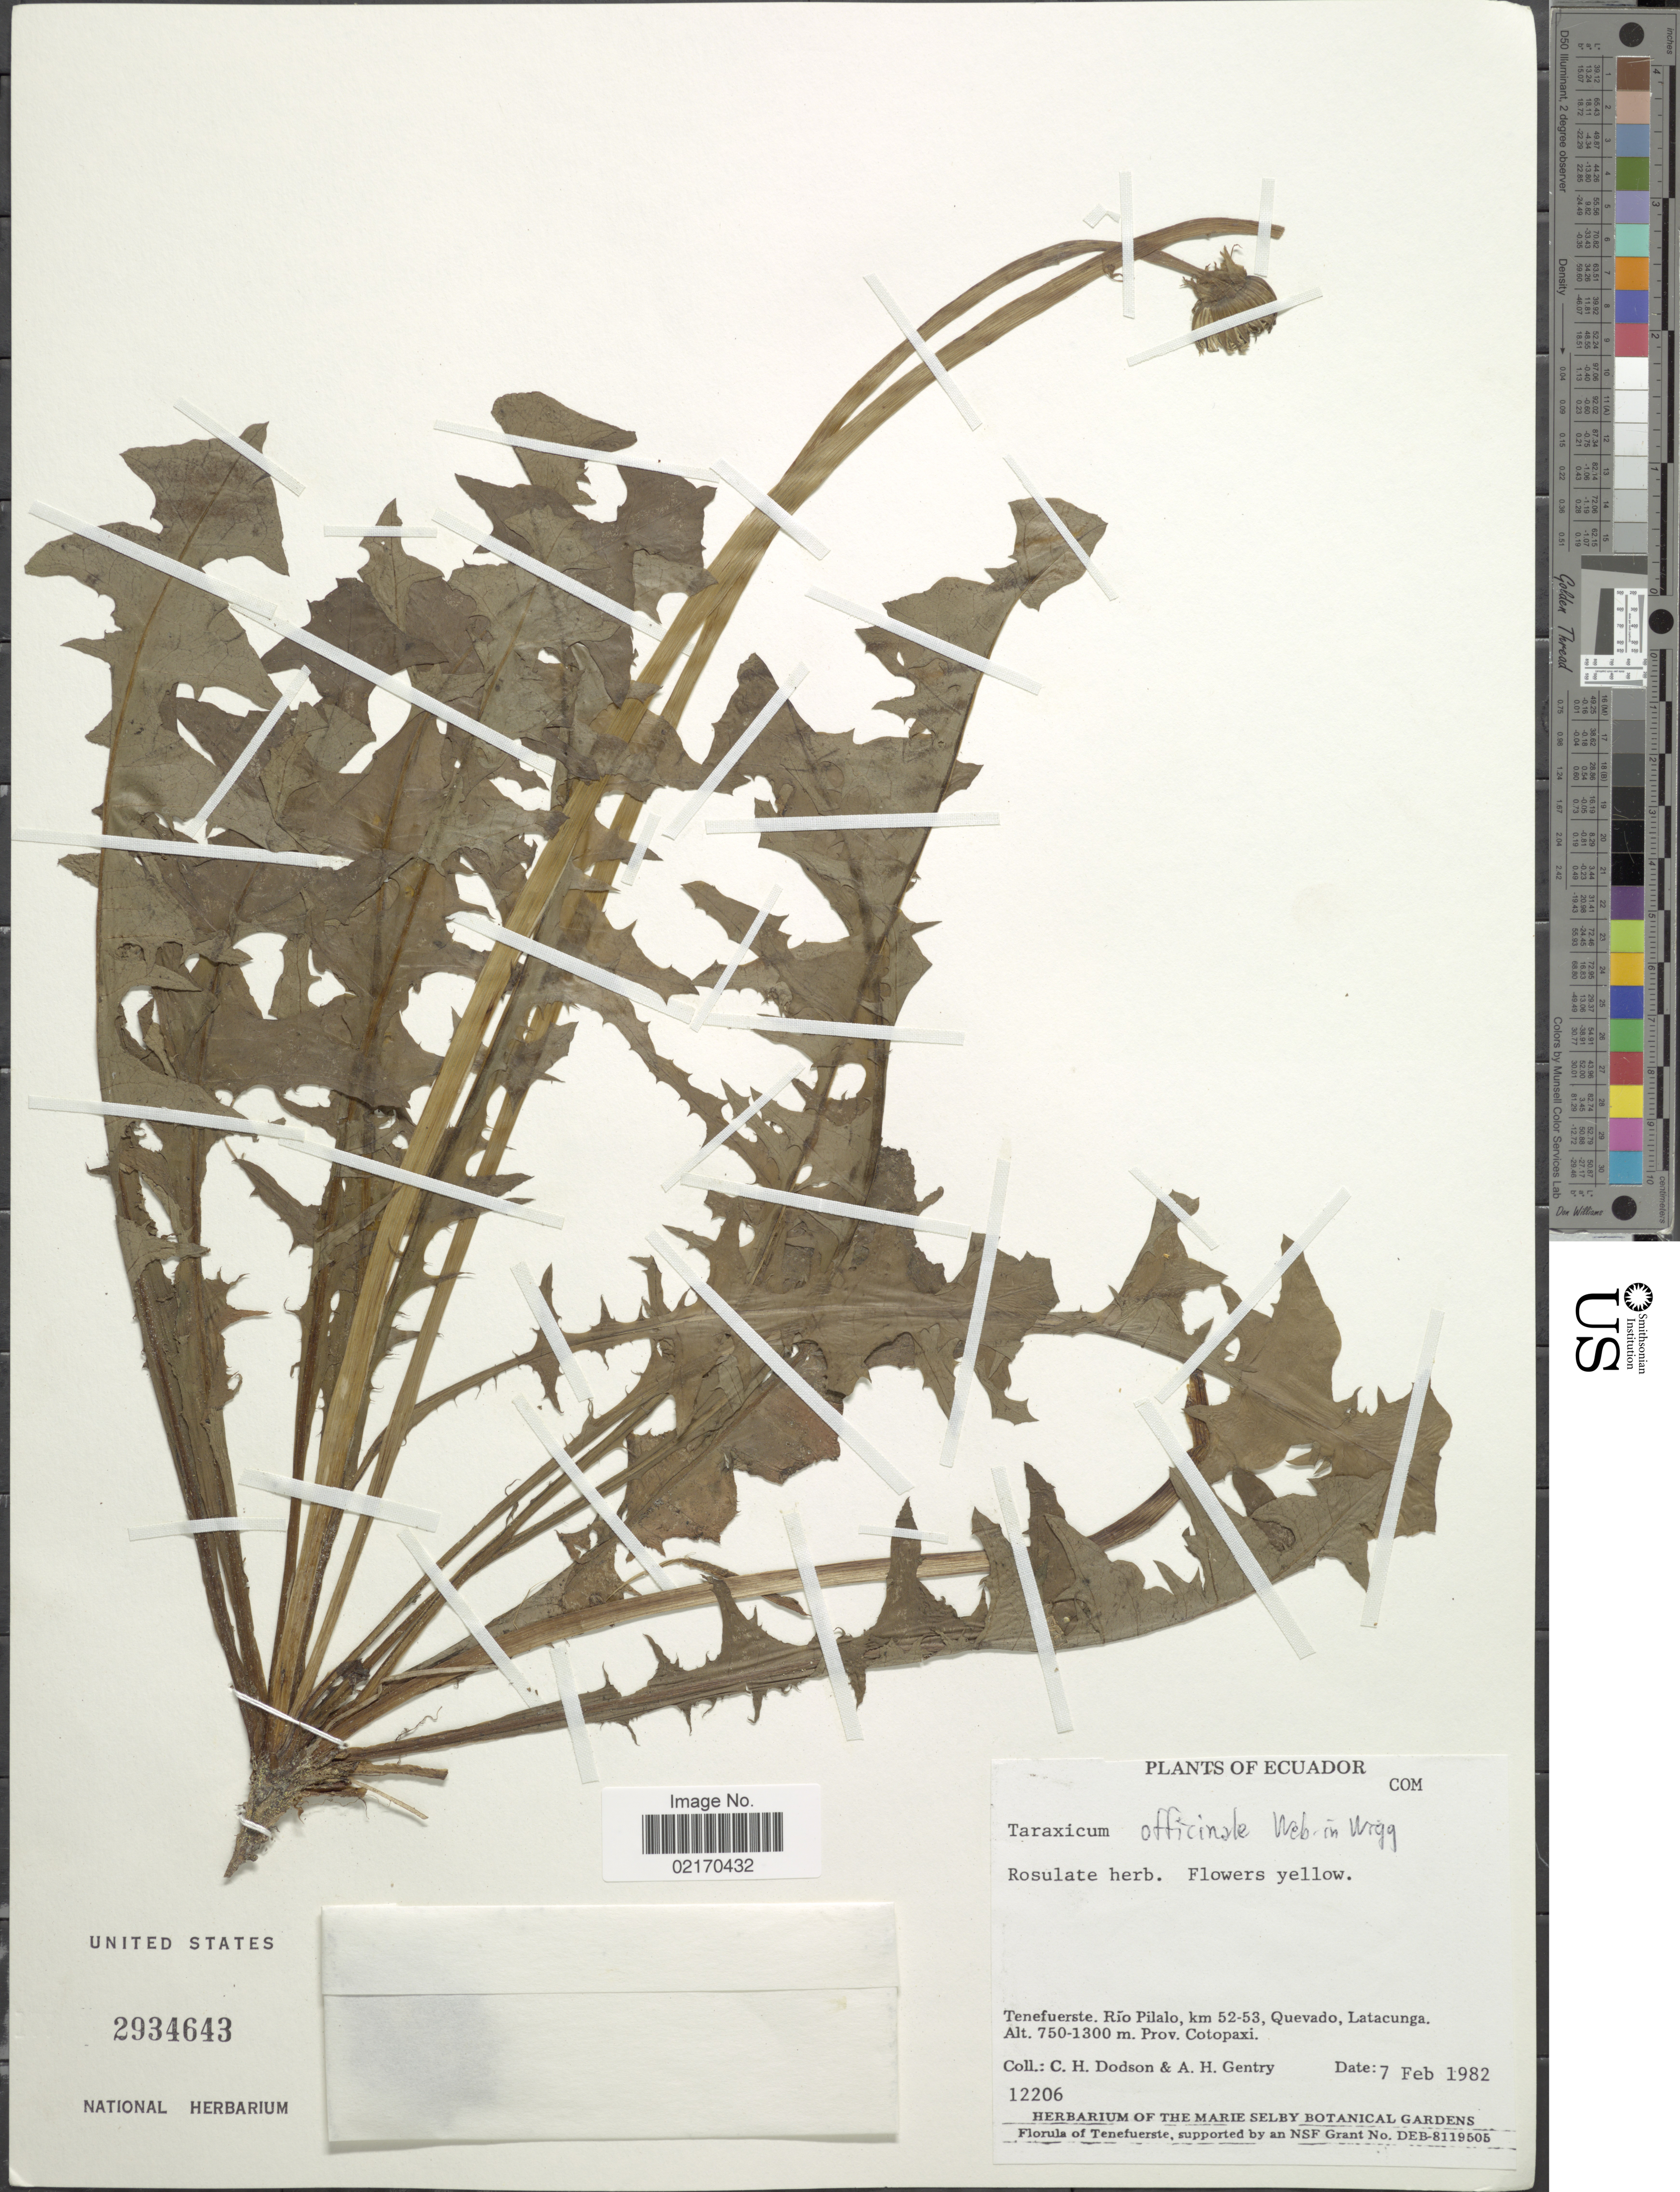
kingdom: Plantae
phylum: Tracheophyta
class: Magnoliopsida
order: Asterales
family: Asteraceae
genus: Taraxacum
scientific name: Taraxacum officinale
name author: G.H. Weber ex F.H. Wigg.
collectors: C. H. Dodson & A. H. Gentry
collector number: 12206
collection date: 1982-02-07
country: Ecuador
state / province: Cotopaxi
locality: Tenefuerste, Rio Pilalo, km 52-53, Quevado, Latacunga.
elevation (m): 750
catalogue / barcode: US 2934643